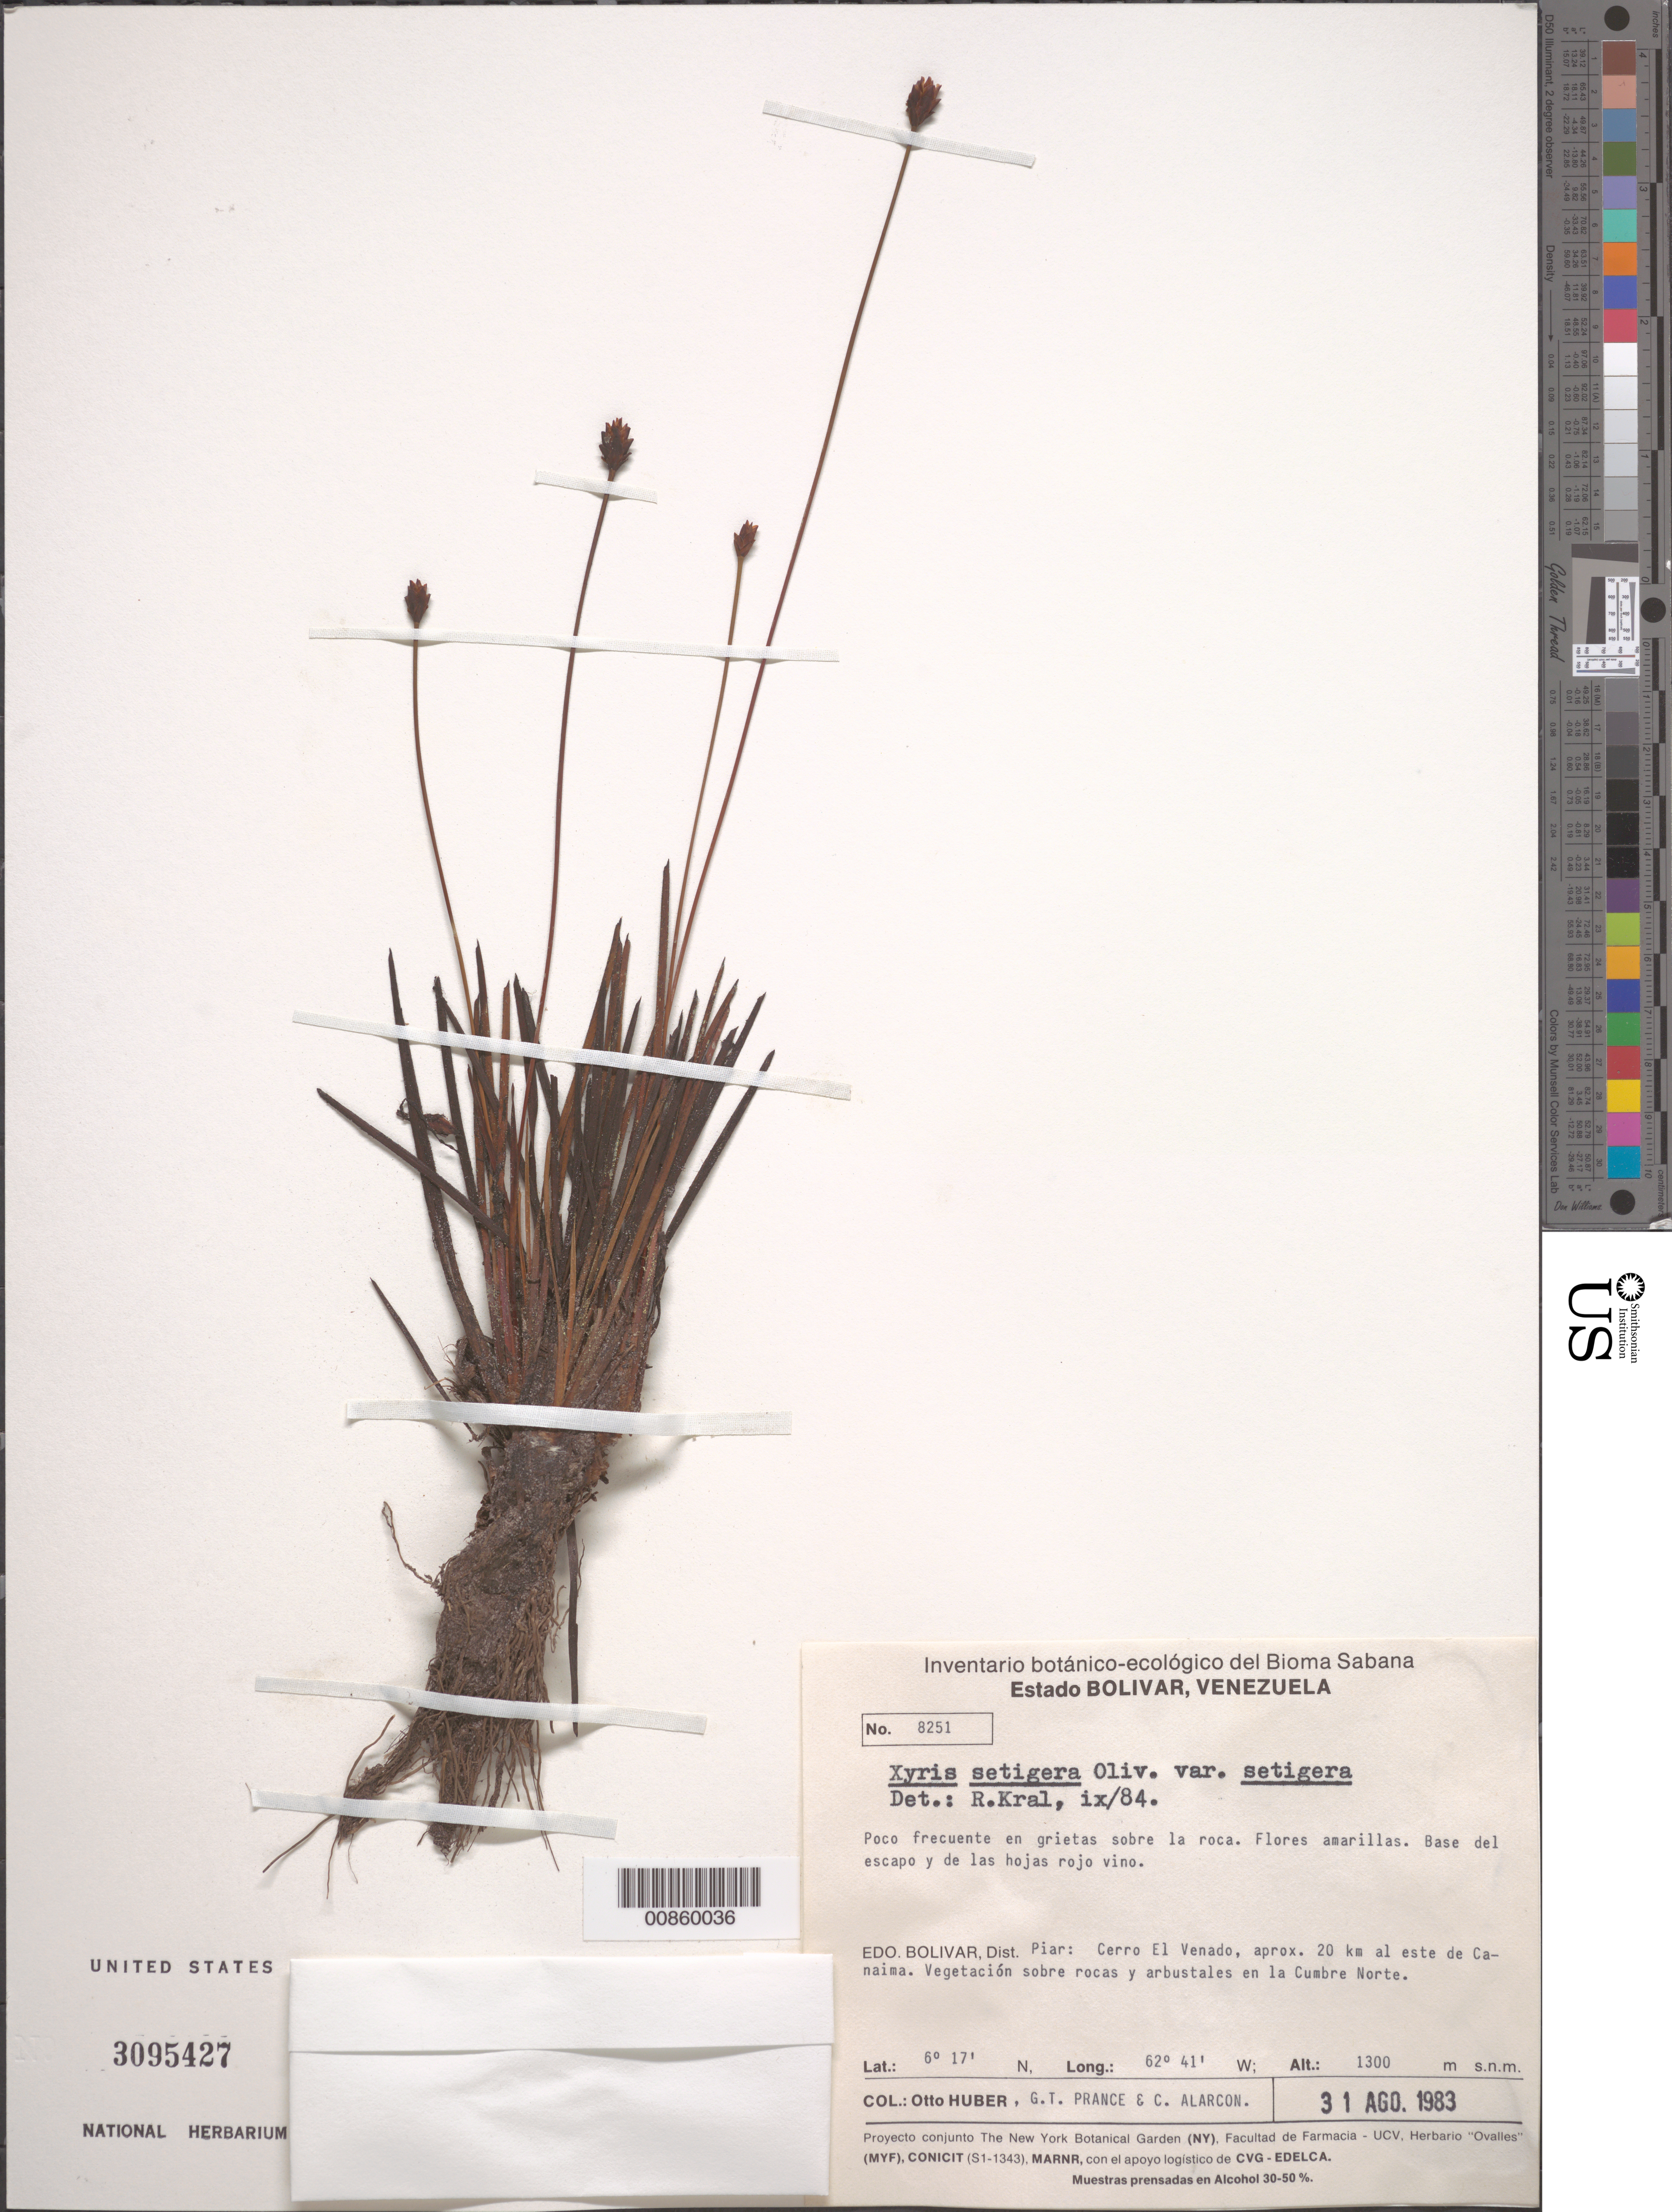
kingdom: Plantae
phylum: Tracheophyta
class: Liliopsida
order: Poales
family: Xyridaceae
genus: Xyris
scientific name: Xyris setigera var. setigera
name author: Oliv.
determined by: Kral, Robert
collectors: O. Huber, G. T. Prance & C. Alarcon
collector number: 8251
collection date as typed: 31-Aug-83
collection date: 1983-08-31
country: Venezuela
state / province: Bolívar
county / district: Piar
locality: Cerro El Venado, aprox. 20 km al E de Canaima, en la Cumbre Norte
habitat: Vegetación sobre rocas y arbustales. En grietas sobre la roca. Flores amarillas.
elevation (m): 1300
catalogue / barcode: US 3095427